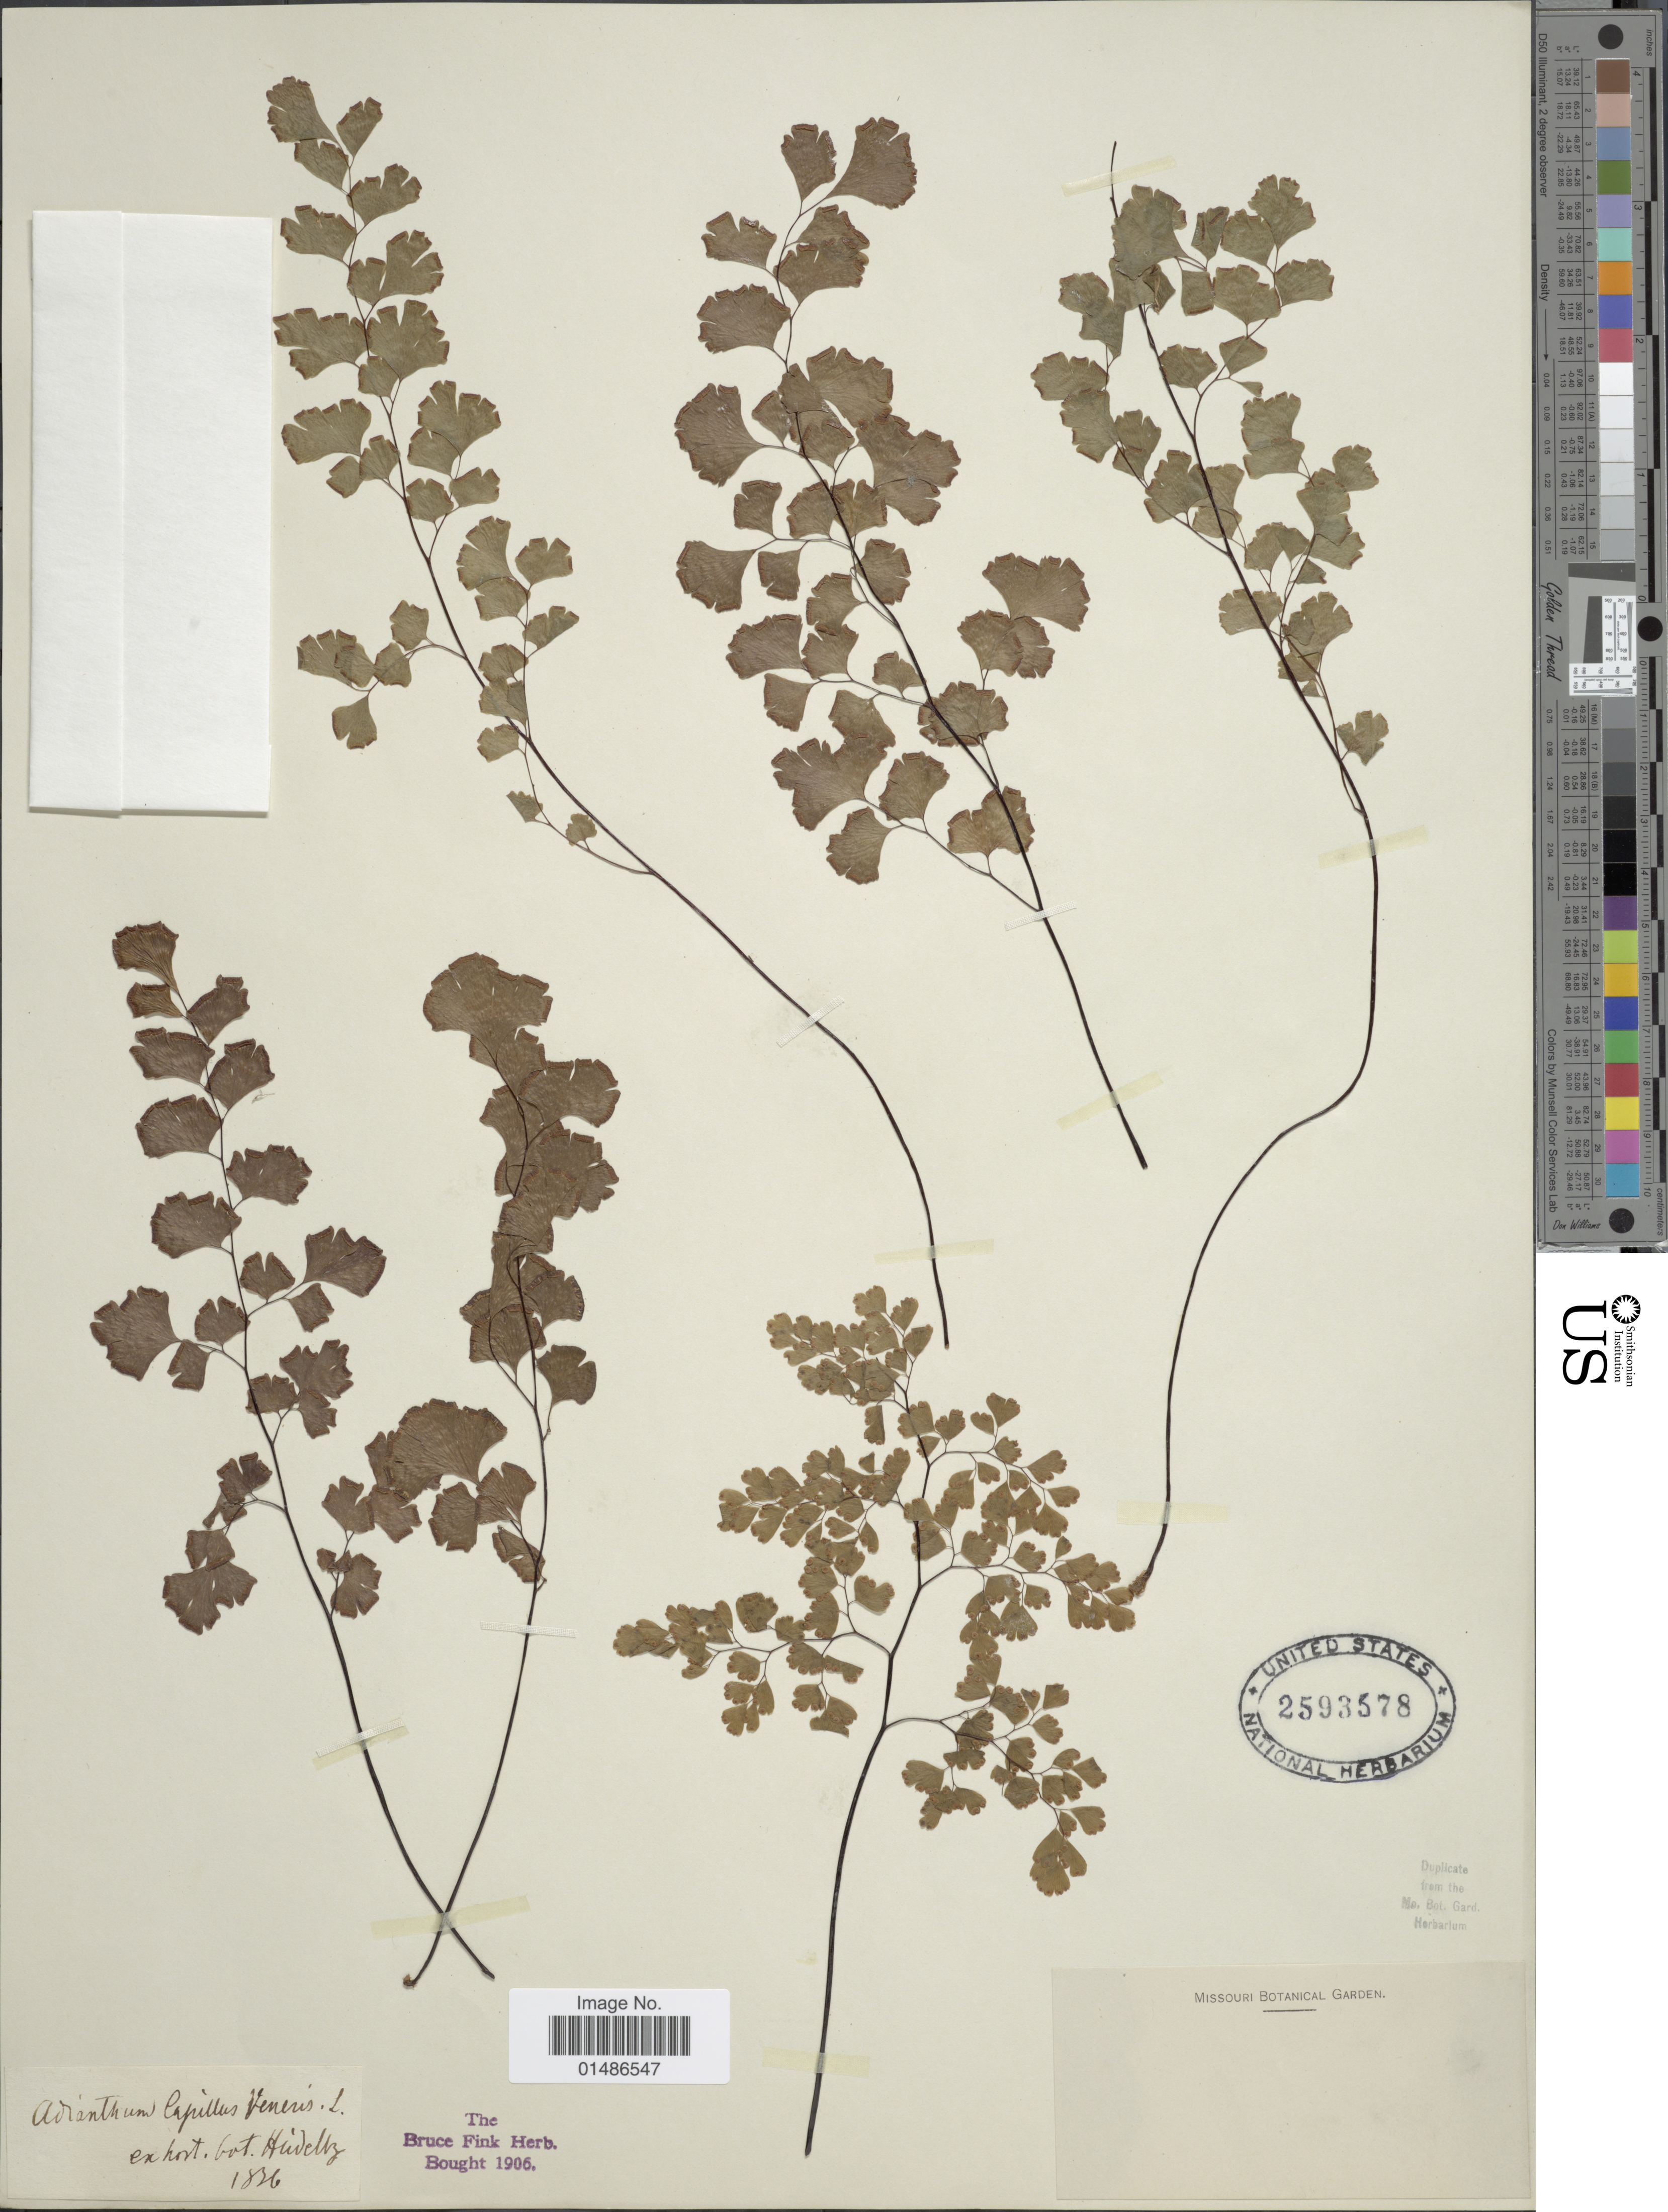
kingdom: Plantae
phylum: Tracheophyta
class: Polypodiopsida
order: Polypodiales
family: Pteridaceae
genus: Adiantum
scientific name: Adiantum capillus-veneris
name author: L.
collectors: Missouri Botanical Garden (MO)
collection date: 1836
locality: Ex hort. bot. Hüdellz. [interpreted]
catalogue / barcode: US 2593578